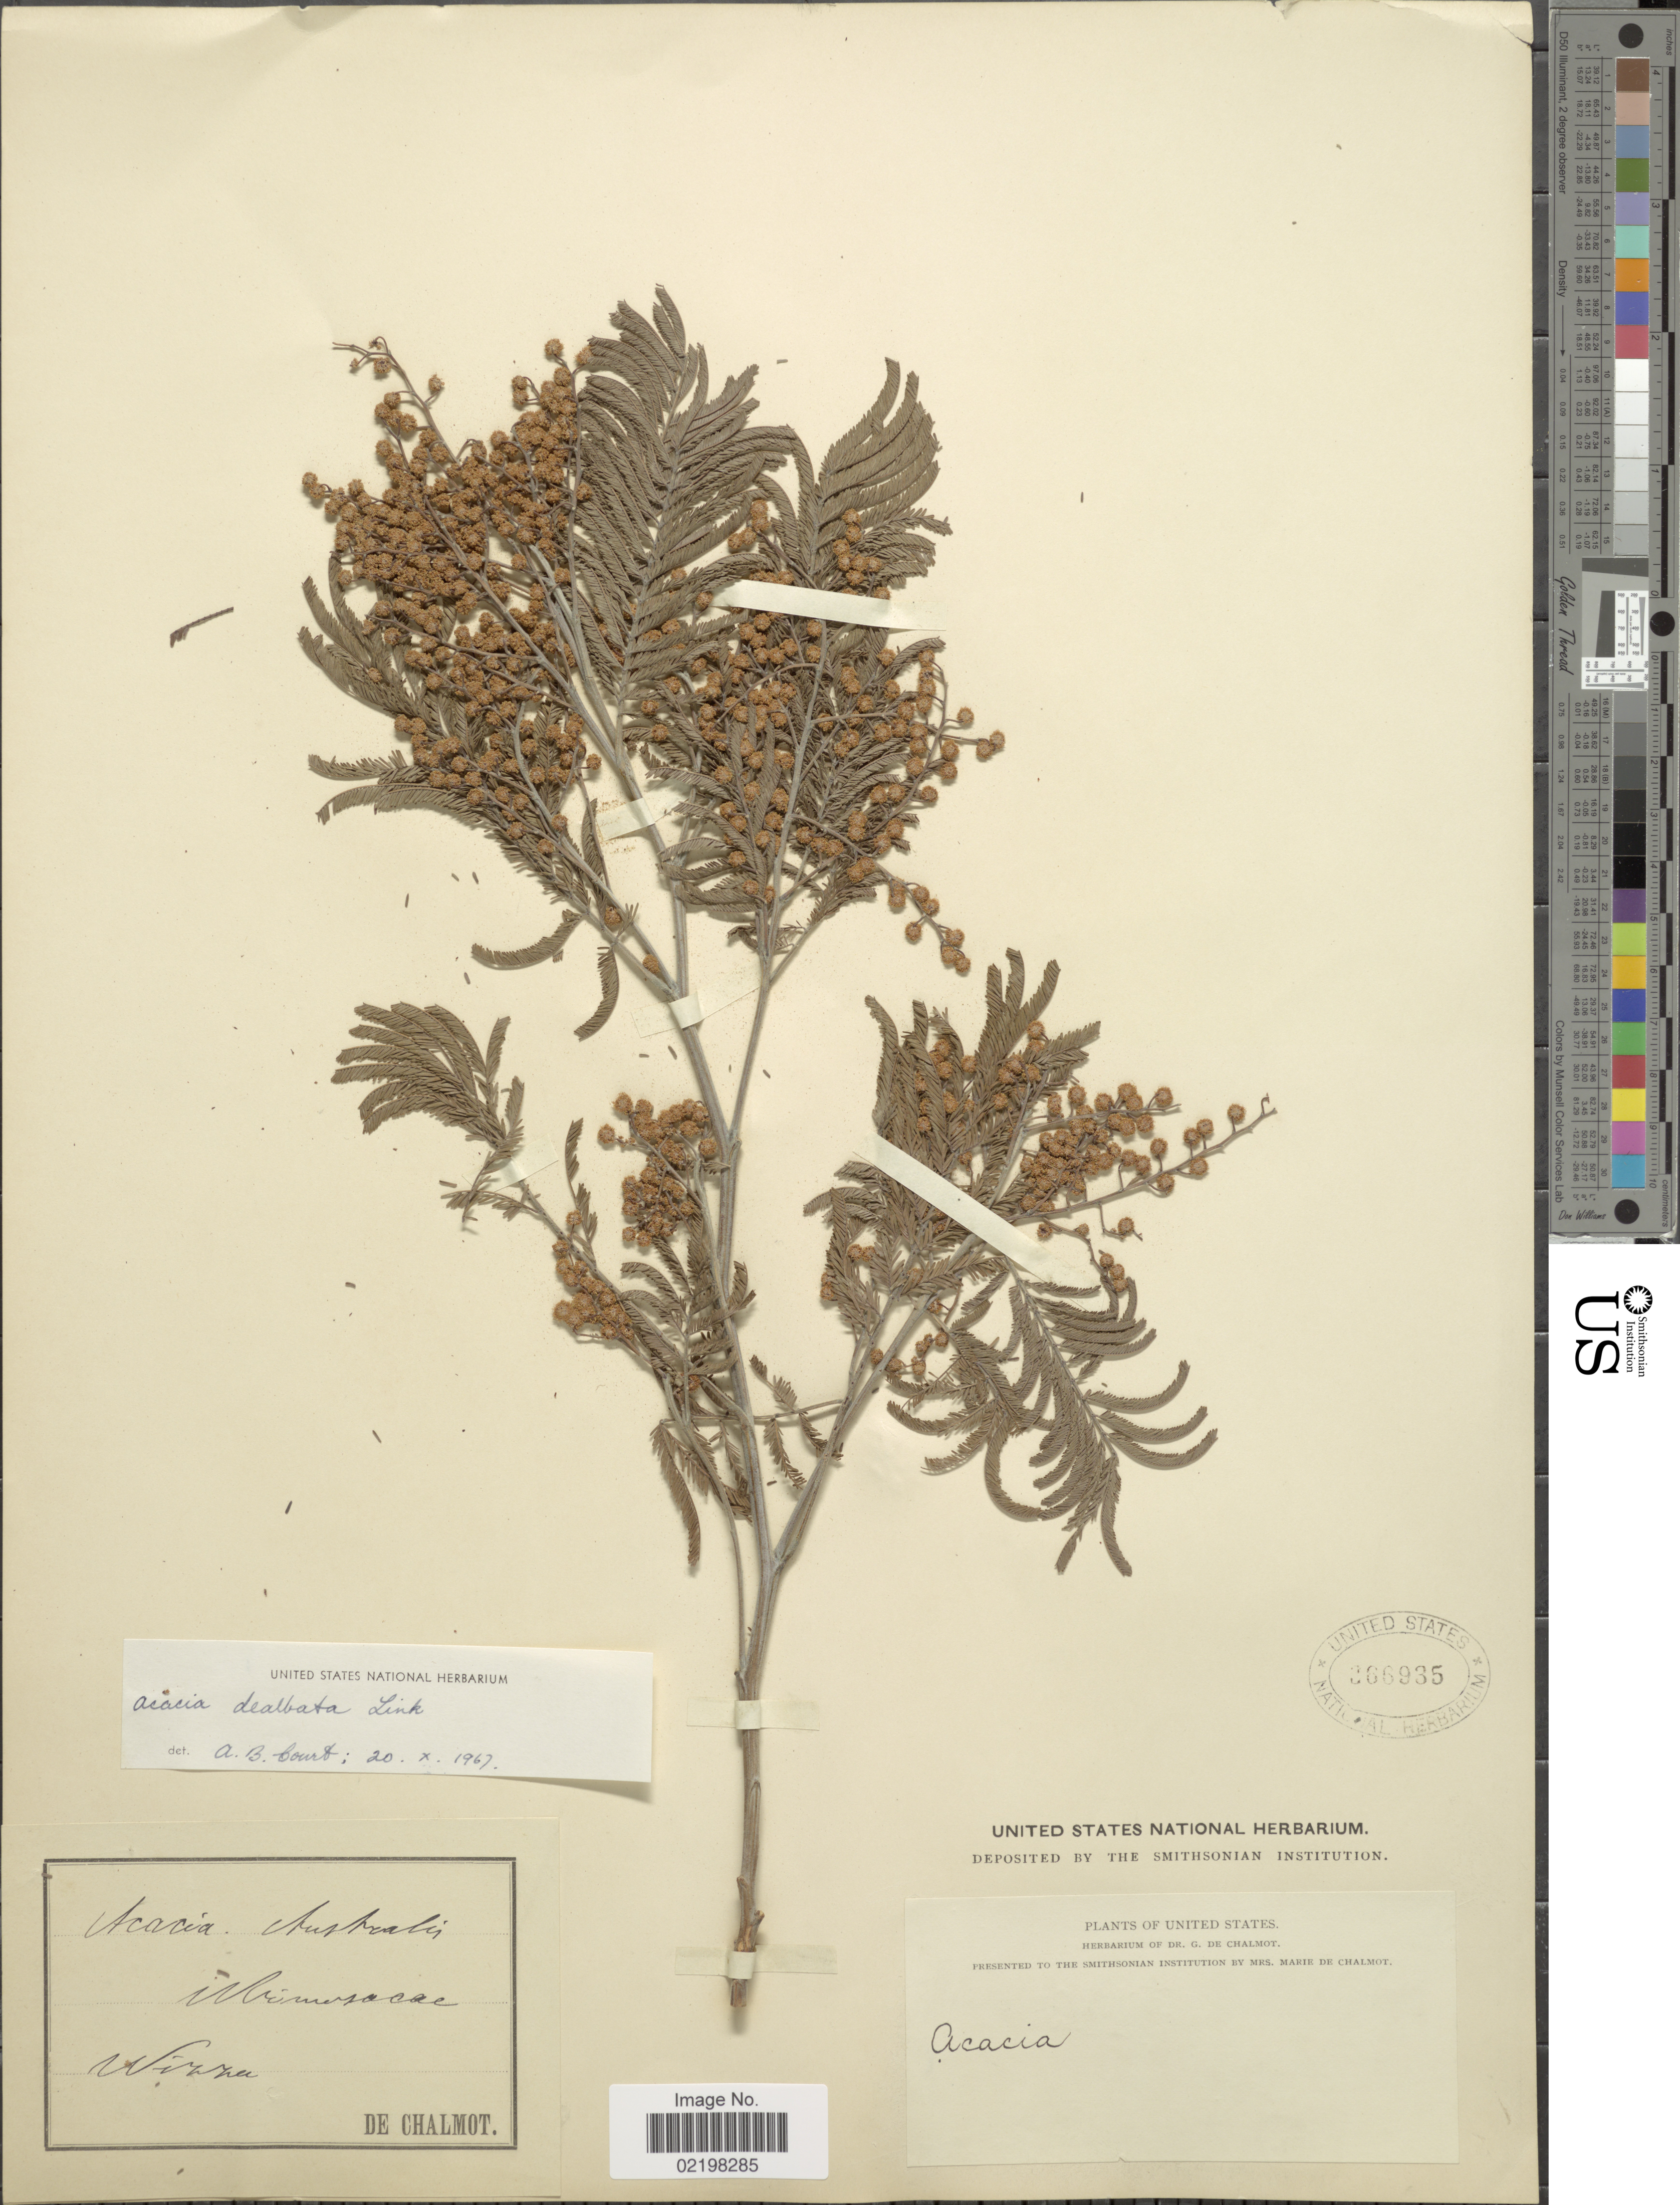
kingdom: Plantae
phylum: Tracheophyta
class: Magnoliopsida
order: Fabales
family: Fabaceae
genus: Acacia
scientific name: Acacia decurrens var. dealbata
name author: (Link) Maiden ex F. Muell.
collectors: G. de Chalmot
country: United States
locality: United States. Wizza.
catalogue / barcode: US 366935